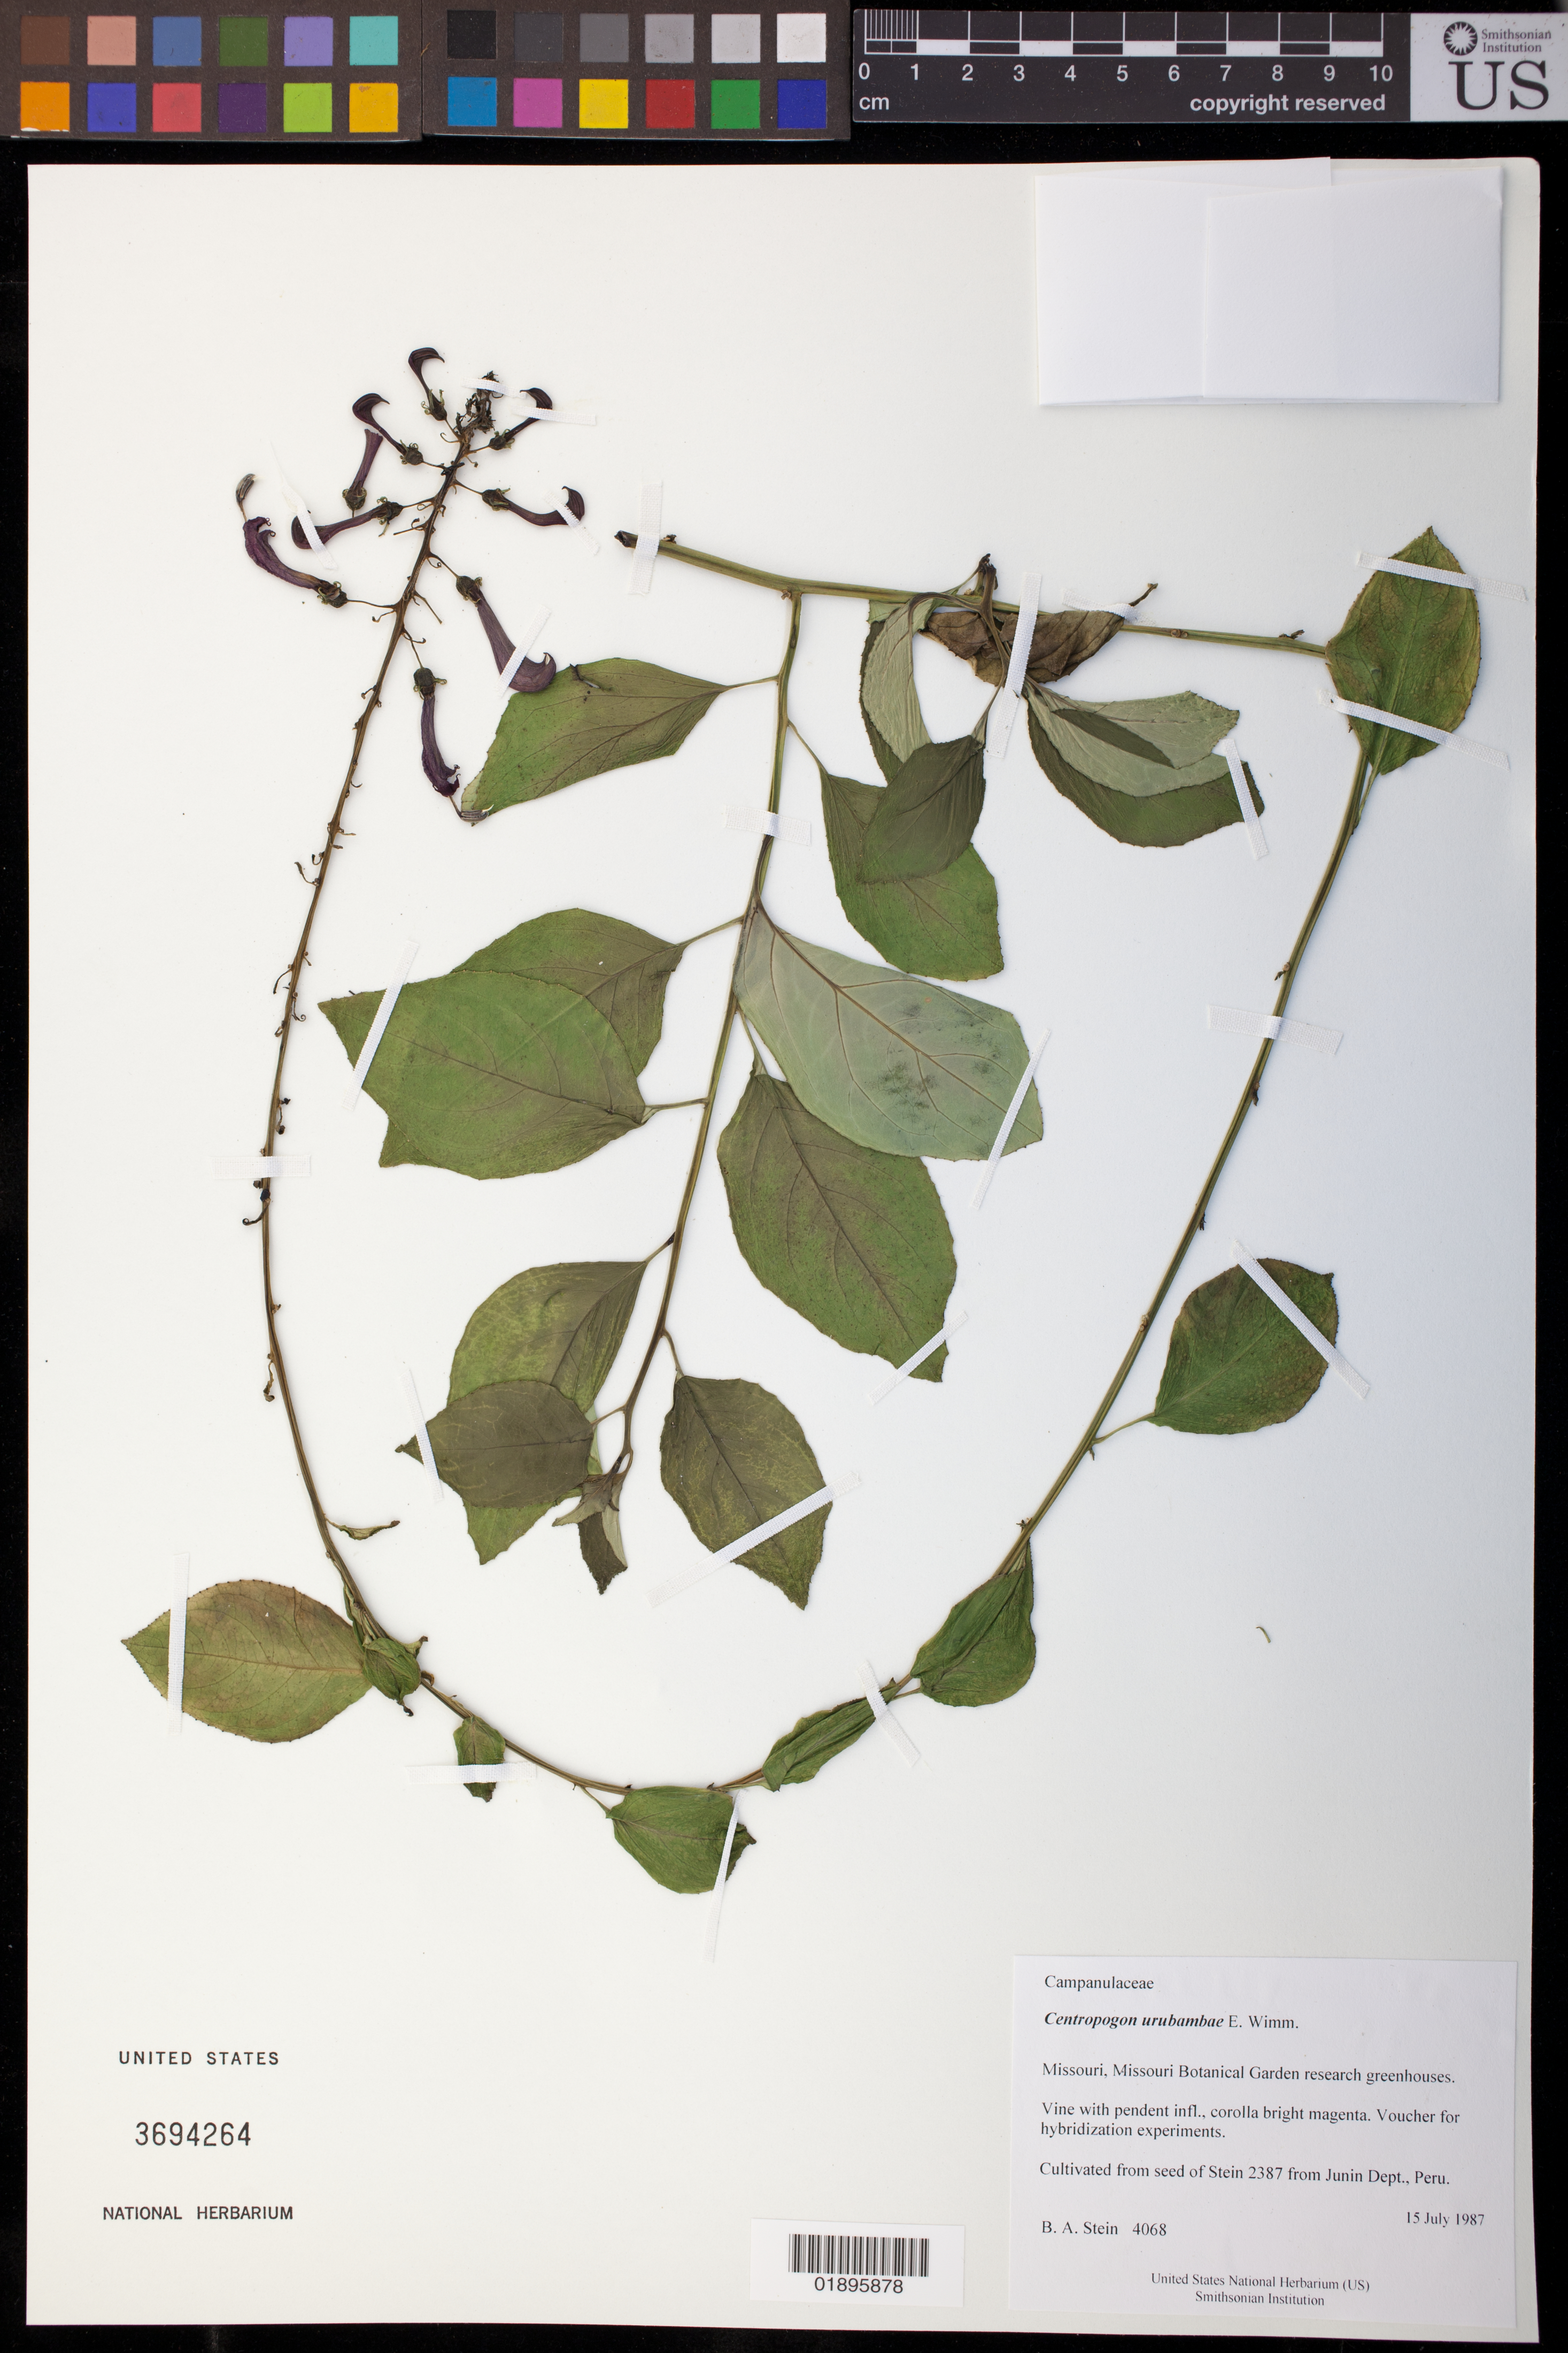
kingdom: Plantae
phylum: Tracheophyta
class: Magnoliopsida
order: Asterales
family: Campanulaceae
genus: Centropogon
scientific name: Centropogon urubambae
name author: E. Wimm.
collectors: B. A. Stein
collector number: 4068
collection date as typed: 15 July 1987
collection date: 1987-07-15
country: United States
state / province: Missouri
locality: Missouri Botanical Garden, research greenhouses.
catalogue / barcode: US 3694264